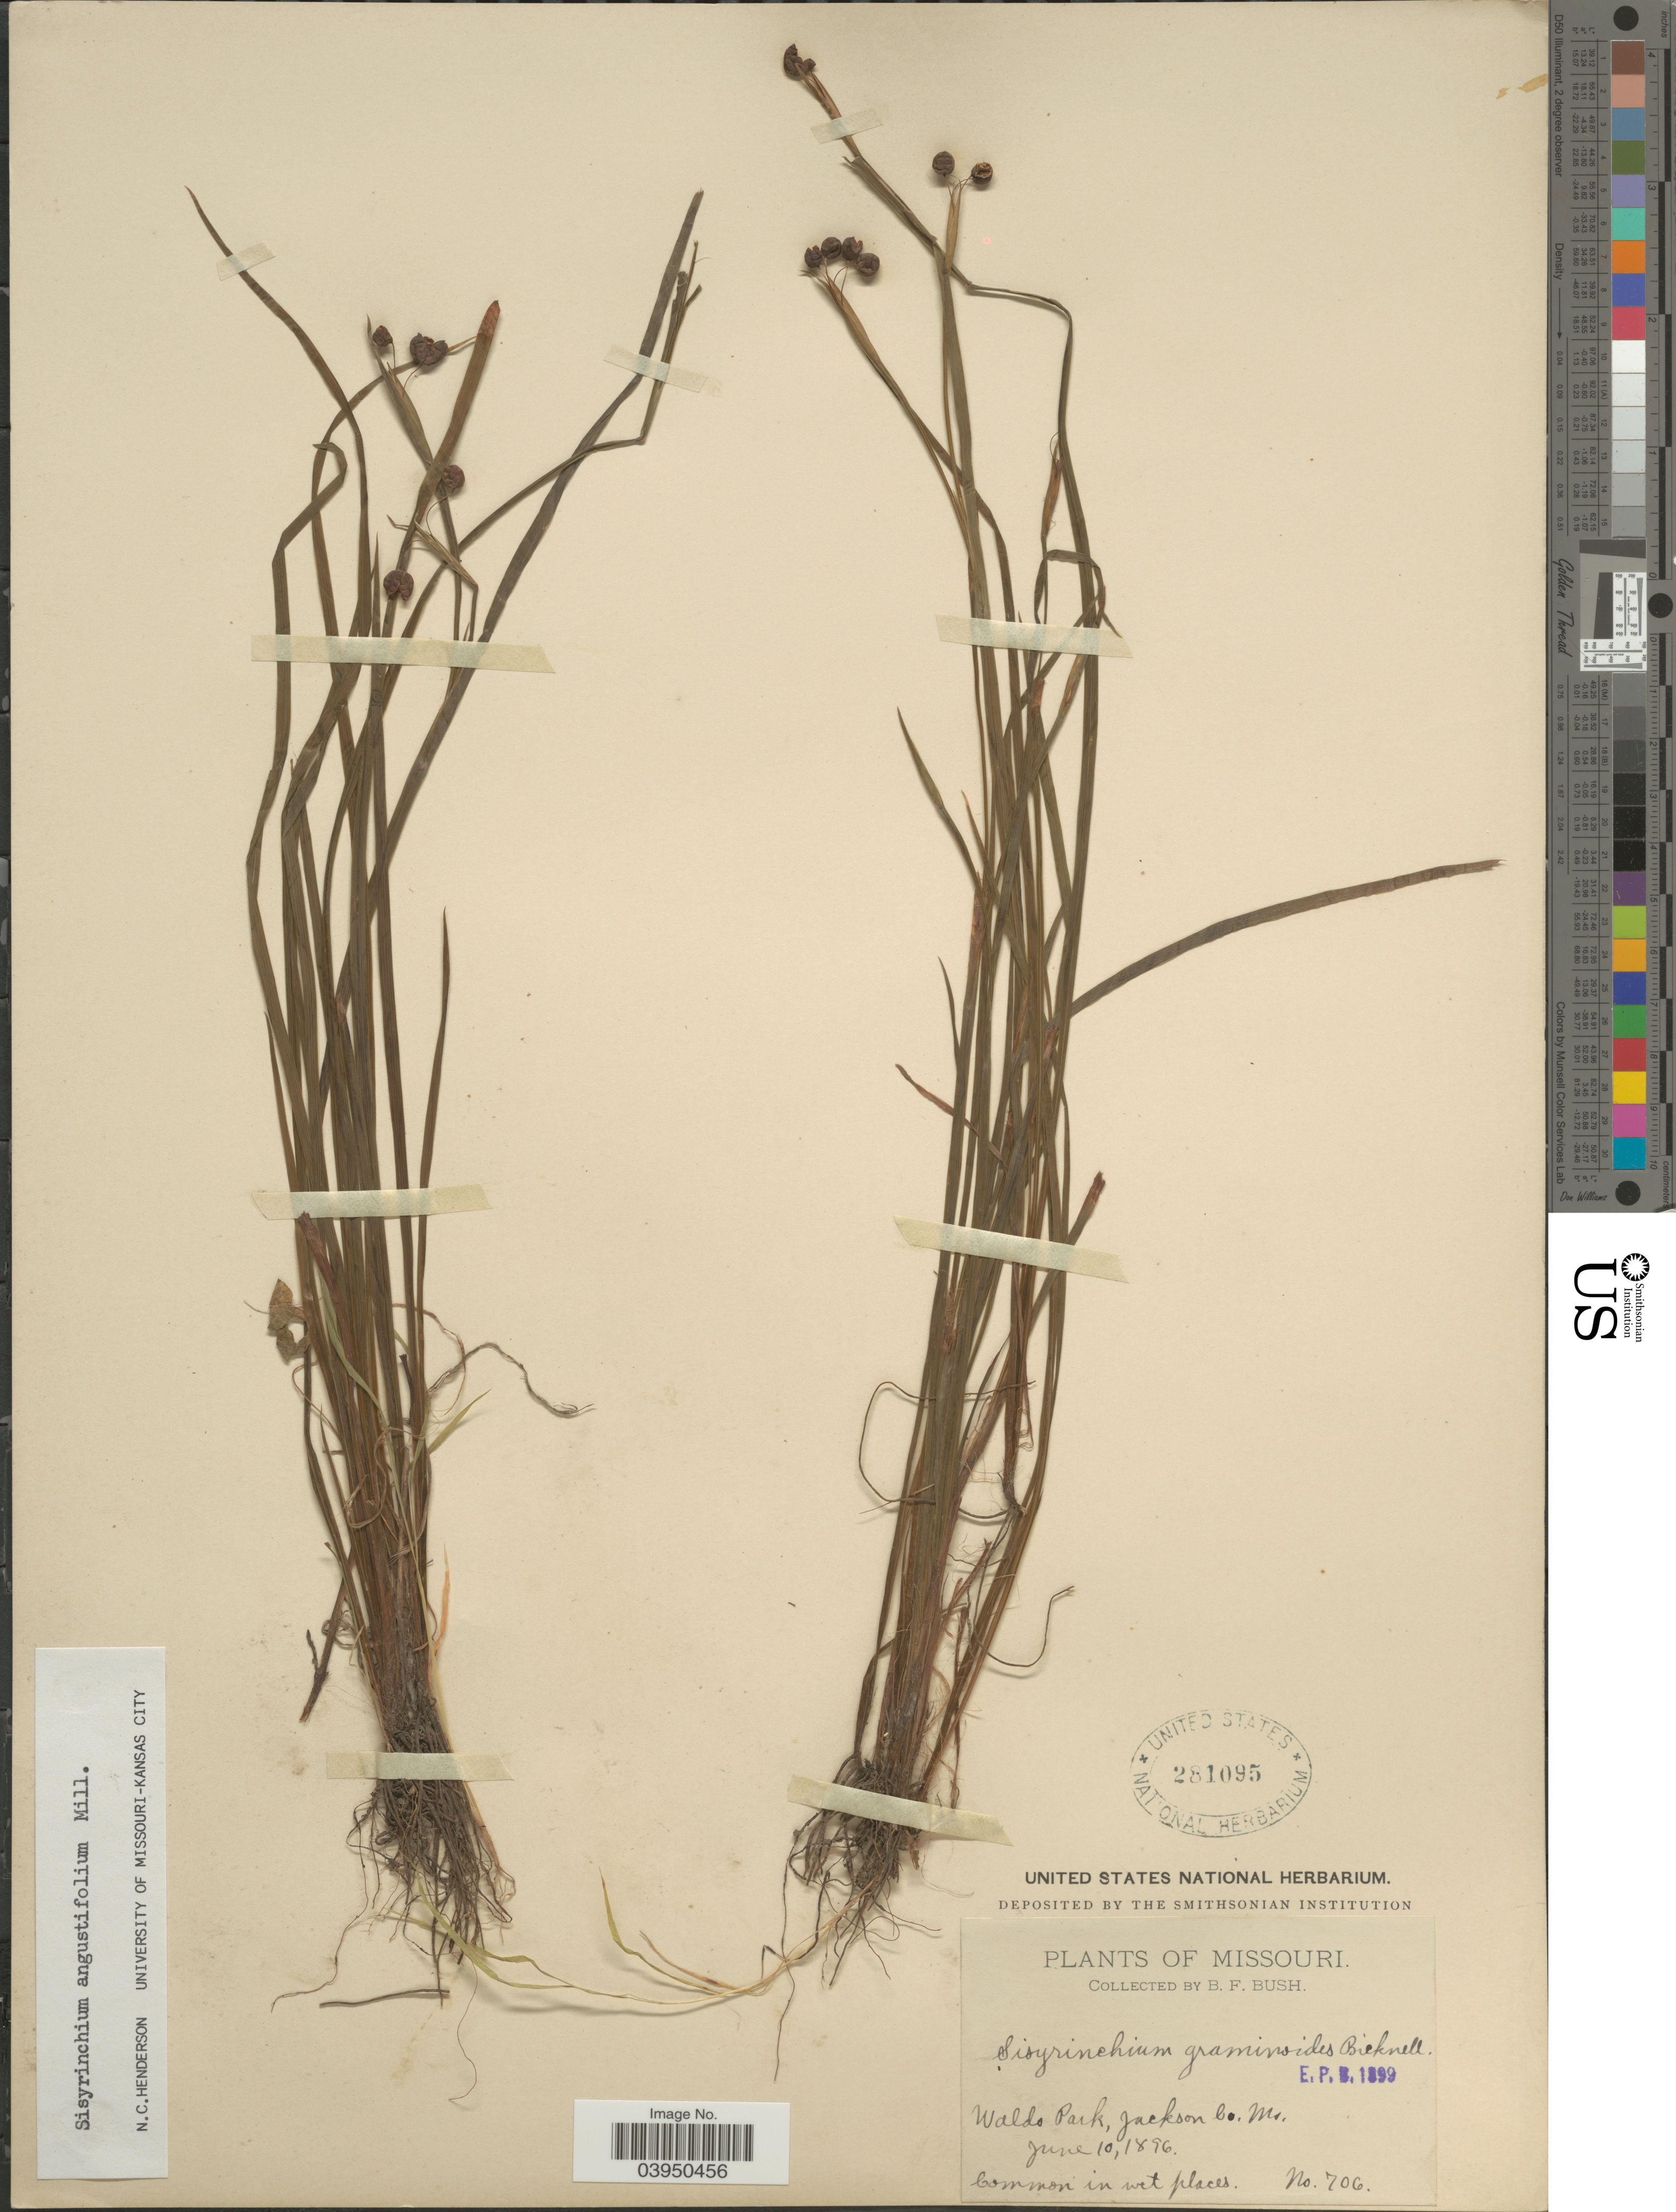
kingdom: Plantae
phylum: Tracheophyta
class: Liliopsida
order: Asparagales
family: Iridaceae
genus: Sisyrinchium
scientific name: Sisyrinchium angustifolium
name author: Mill.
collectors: B. F. Bush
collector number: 706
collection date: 1896-06-10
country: United States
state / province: Missouri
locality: Waldo Park, Jackson Co.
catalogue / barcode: US 281095